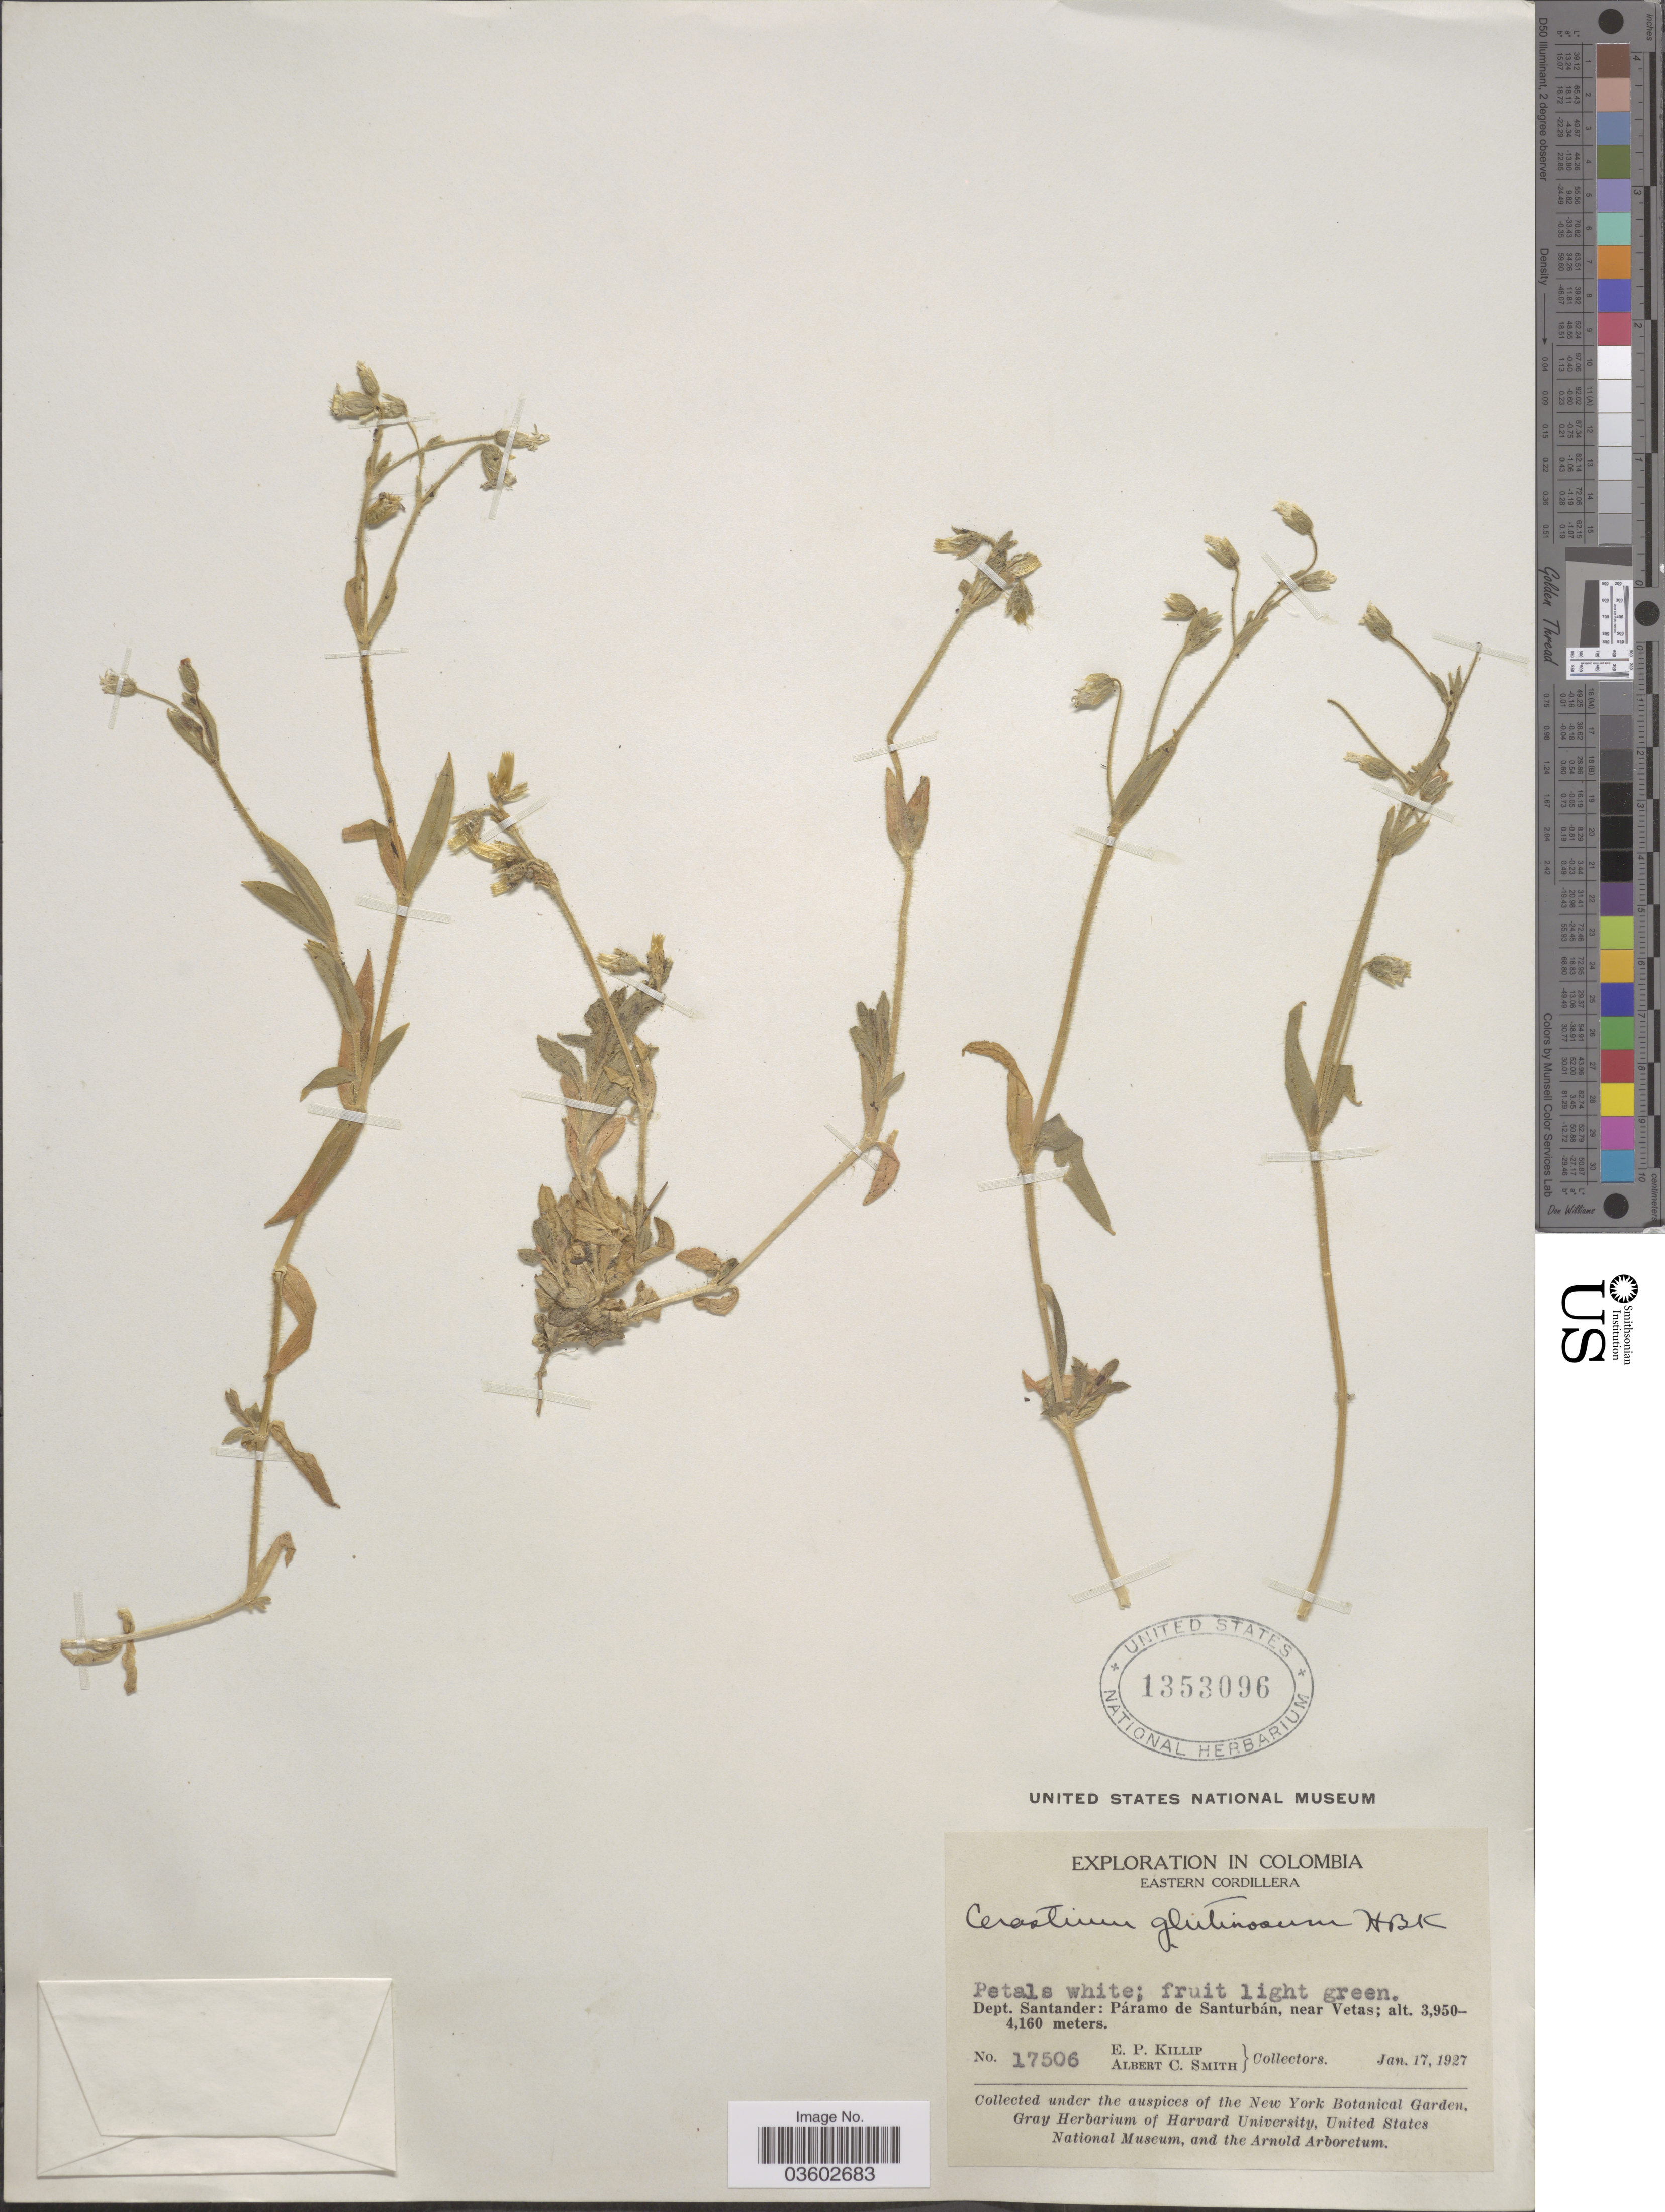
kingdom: Plantae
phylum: Tracheophyta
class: Magnoliopsida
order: Caryophyllales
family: Caryophyllaceae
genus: Cerastium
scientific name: Cerastium kunthii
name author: Briq.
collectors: E. P. Killip & A. C. Smith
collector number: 17506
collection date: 1927-01-17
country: Colombia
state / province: Santander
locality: Eastern Cordillera. Dept. Santander: Páramo de Santurbán, near Vetas.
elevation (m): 3950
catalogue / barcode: US 1353096